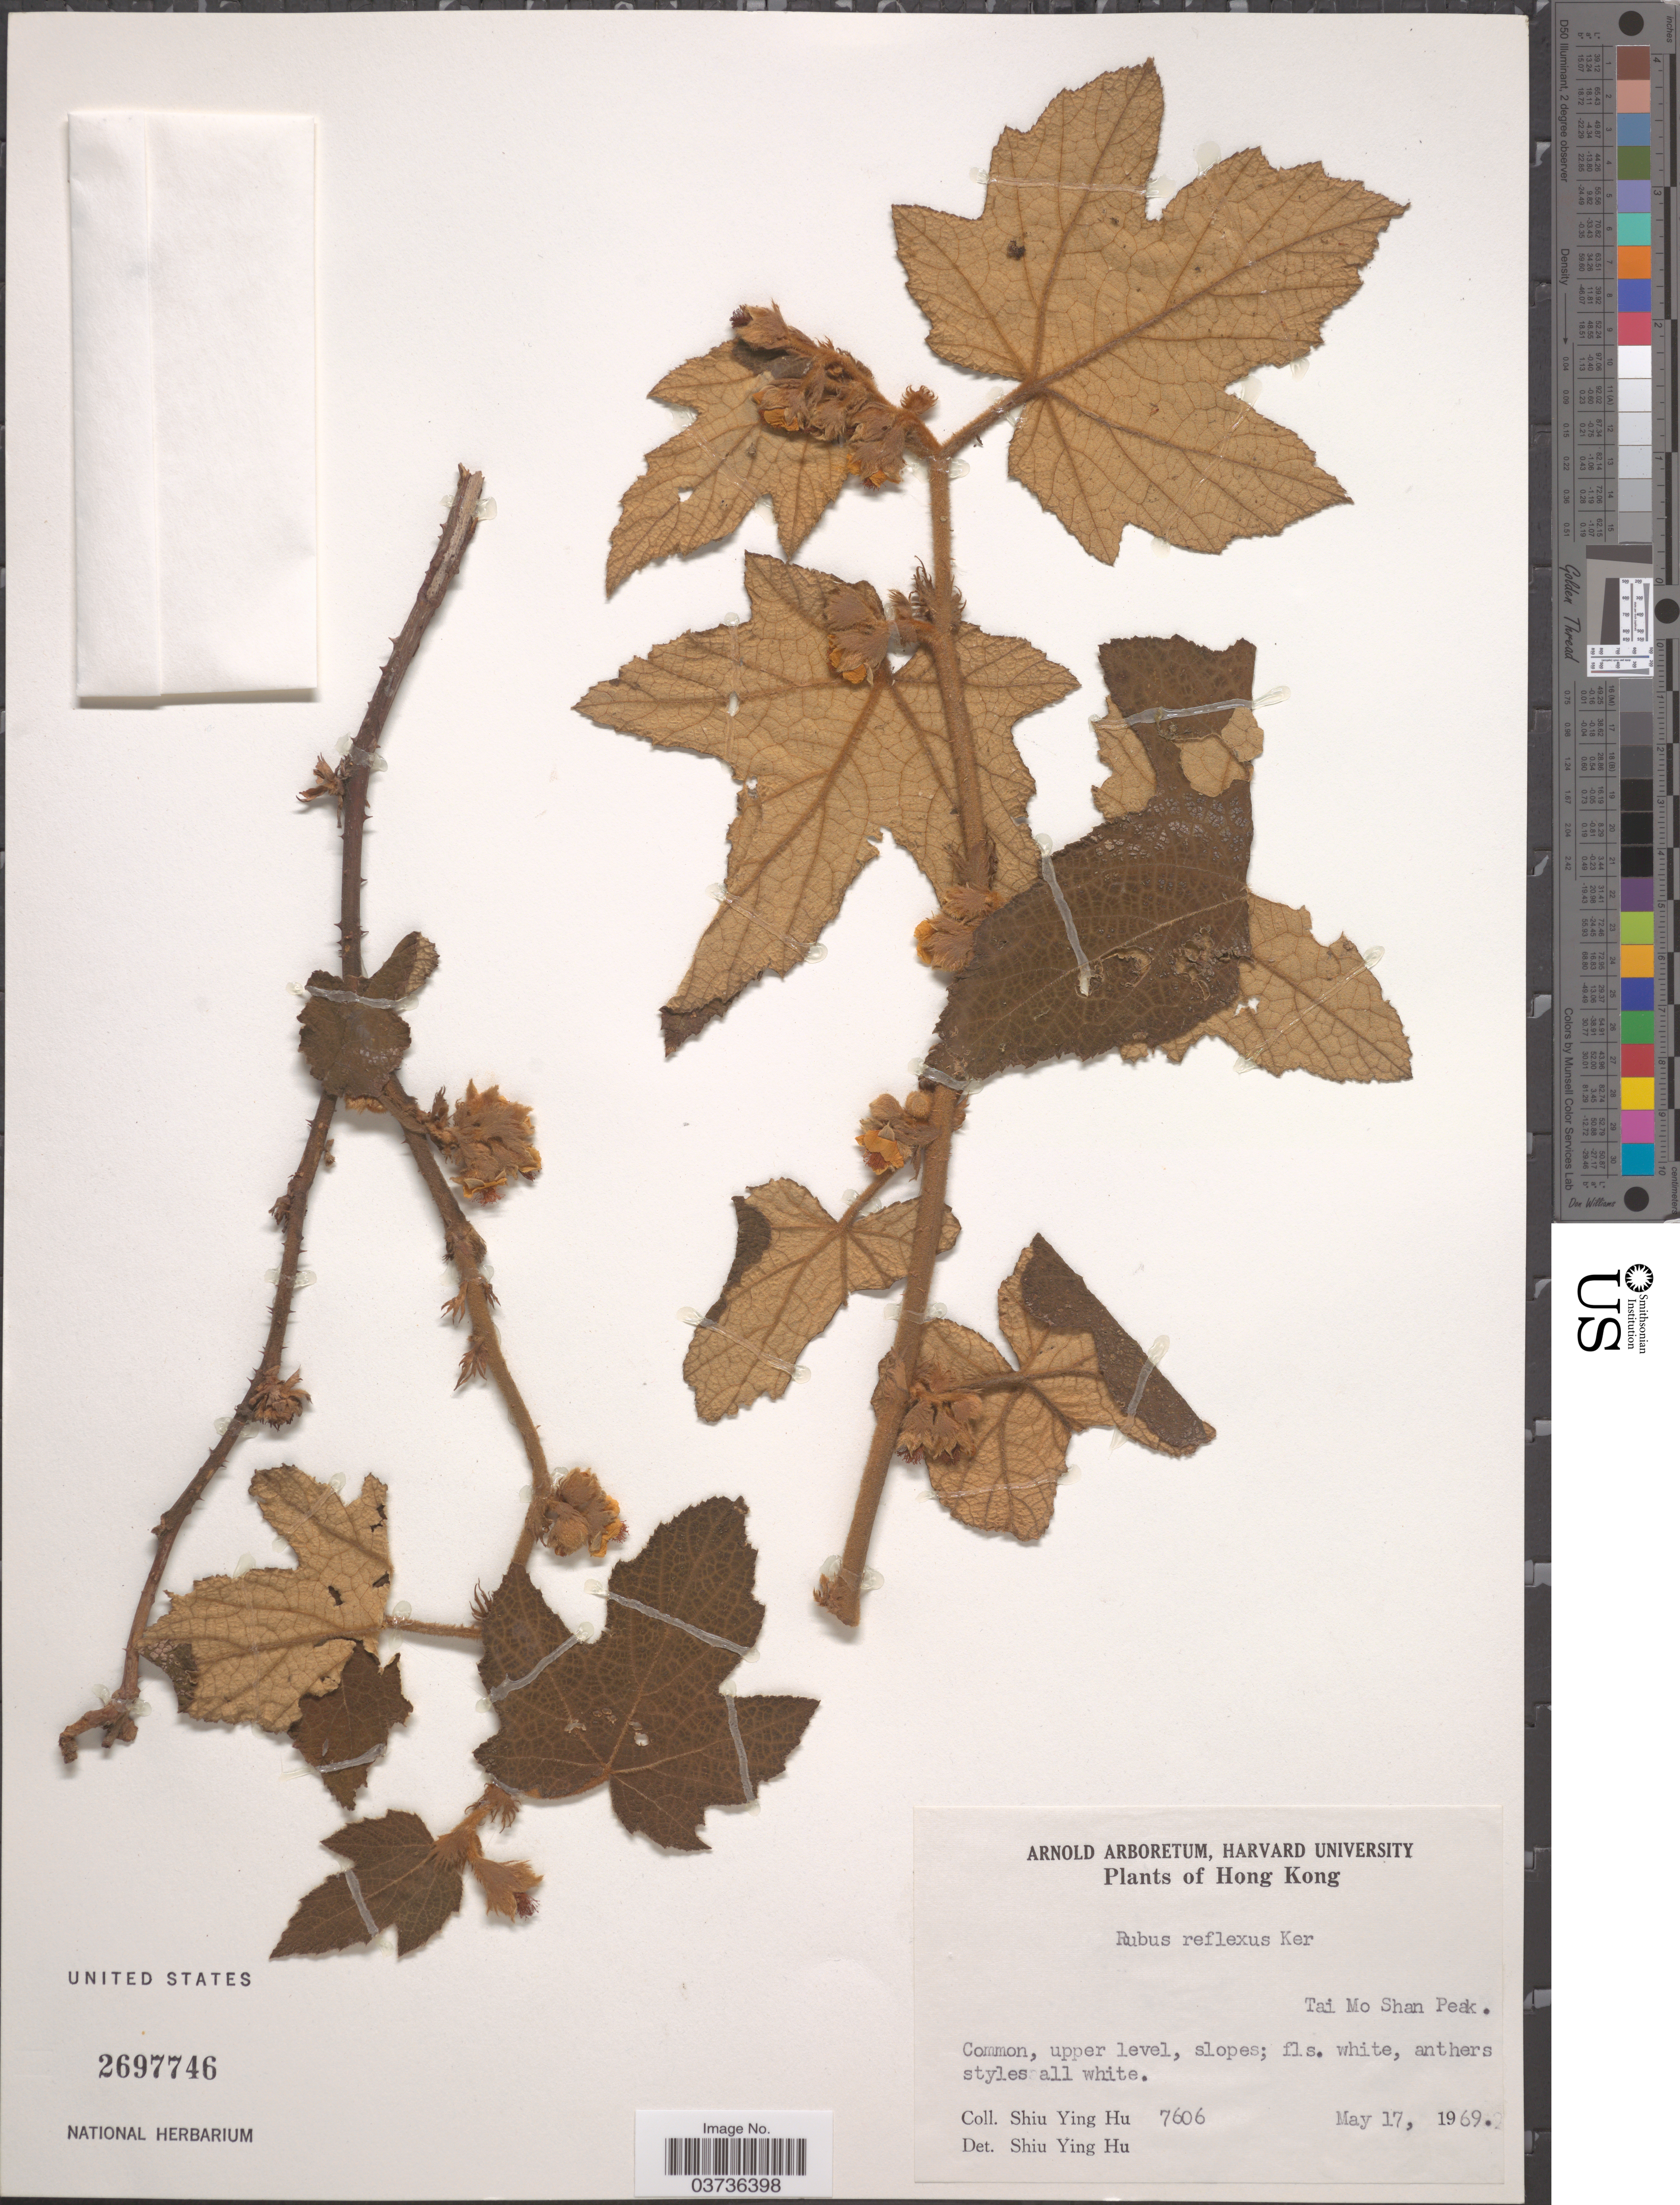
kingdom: Plantae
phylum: Tracheophyta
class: Magnoliopsida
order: Rosales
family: Rosaceae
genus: Rubus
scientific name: Rubus reflexus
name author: Ker Gawl.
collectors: S. Y. Hu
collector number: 7606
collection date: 1969-05-17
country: China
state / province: Hong Kong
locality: Tai Mo Shan Peak.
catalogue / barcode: US 2697746